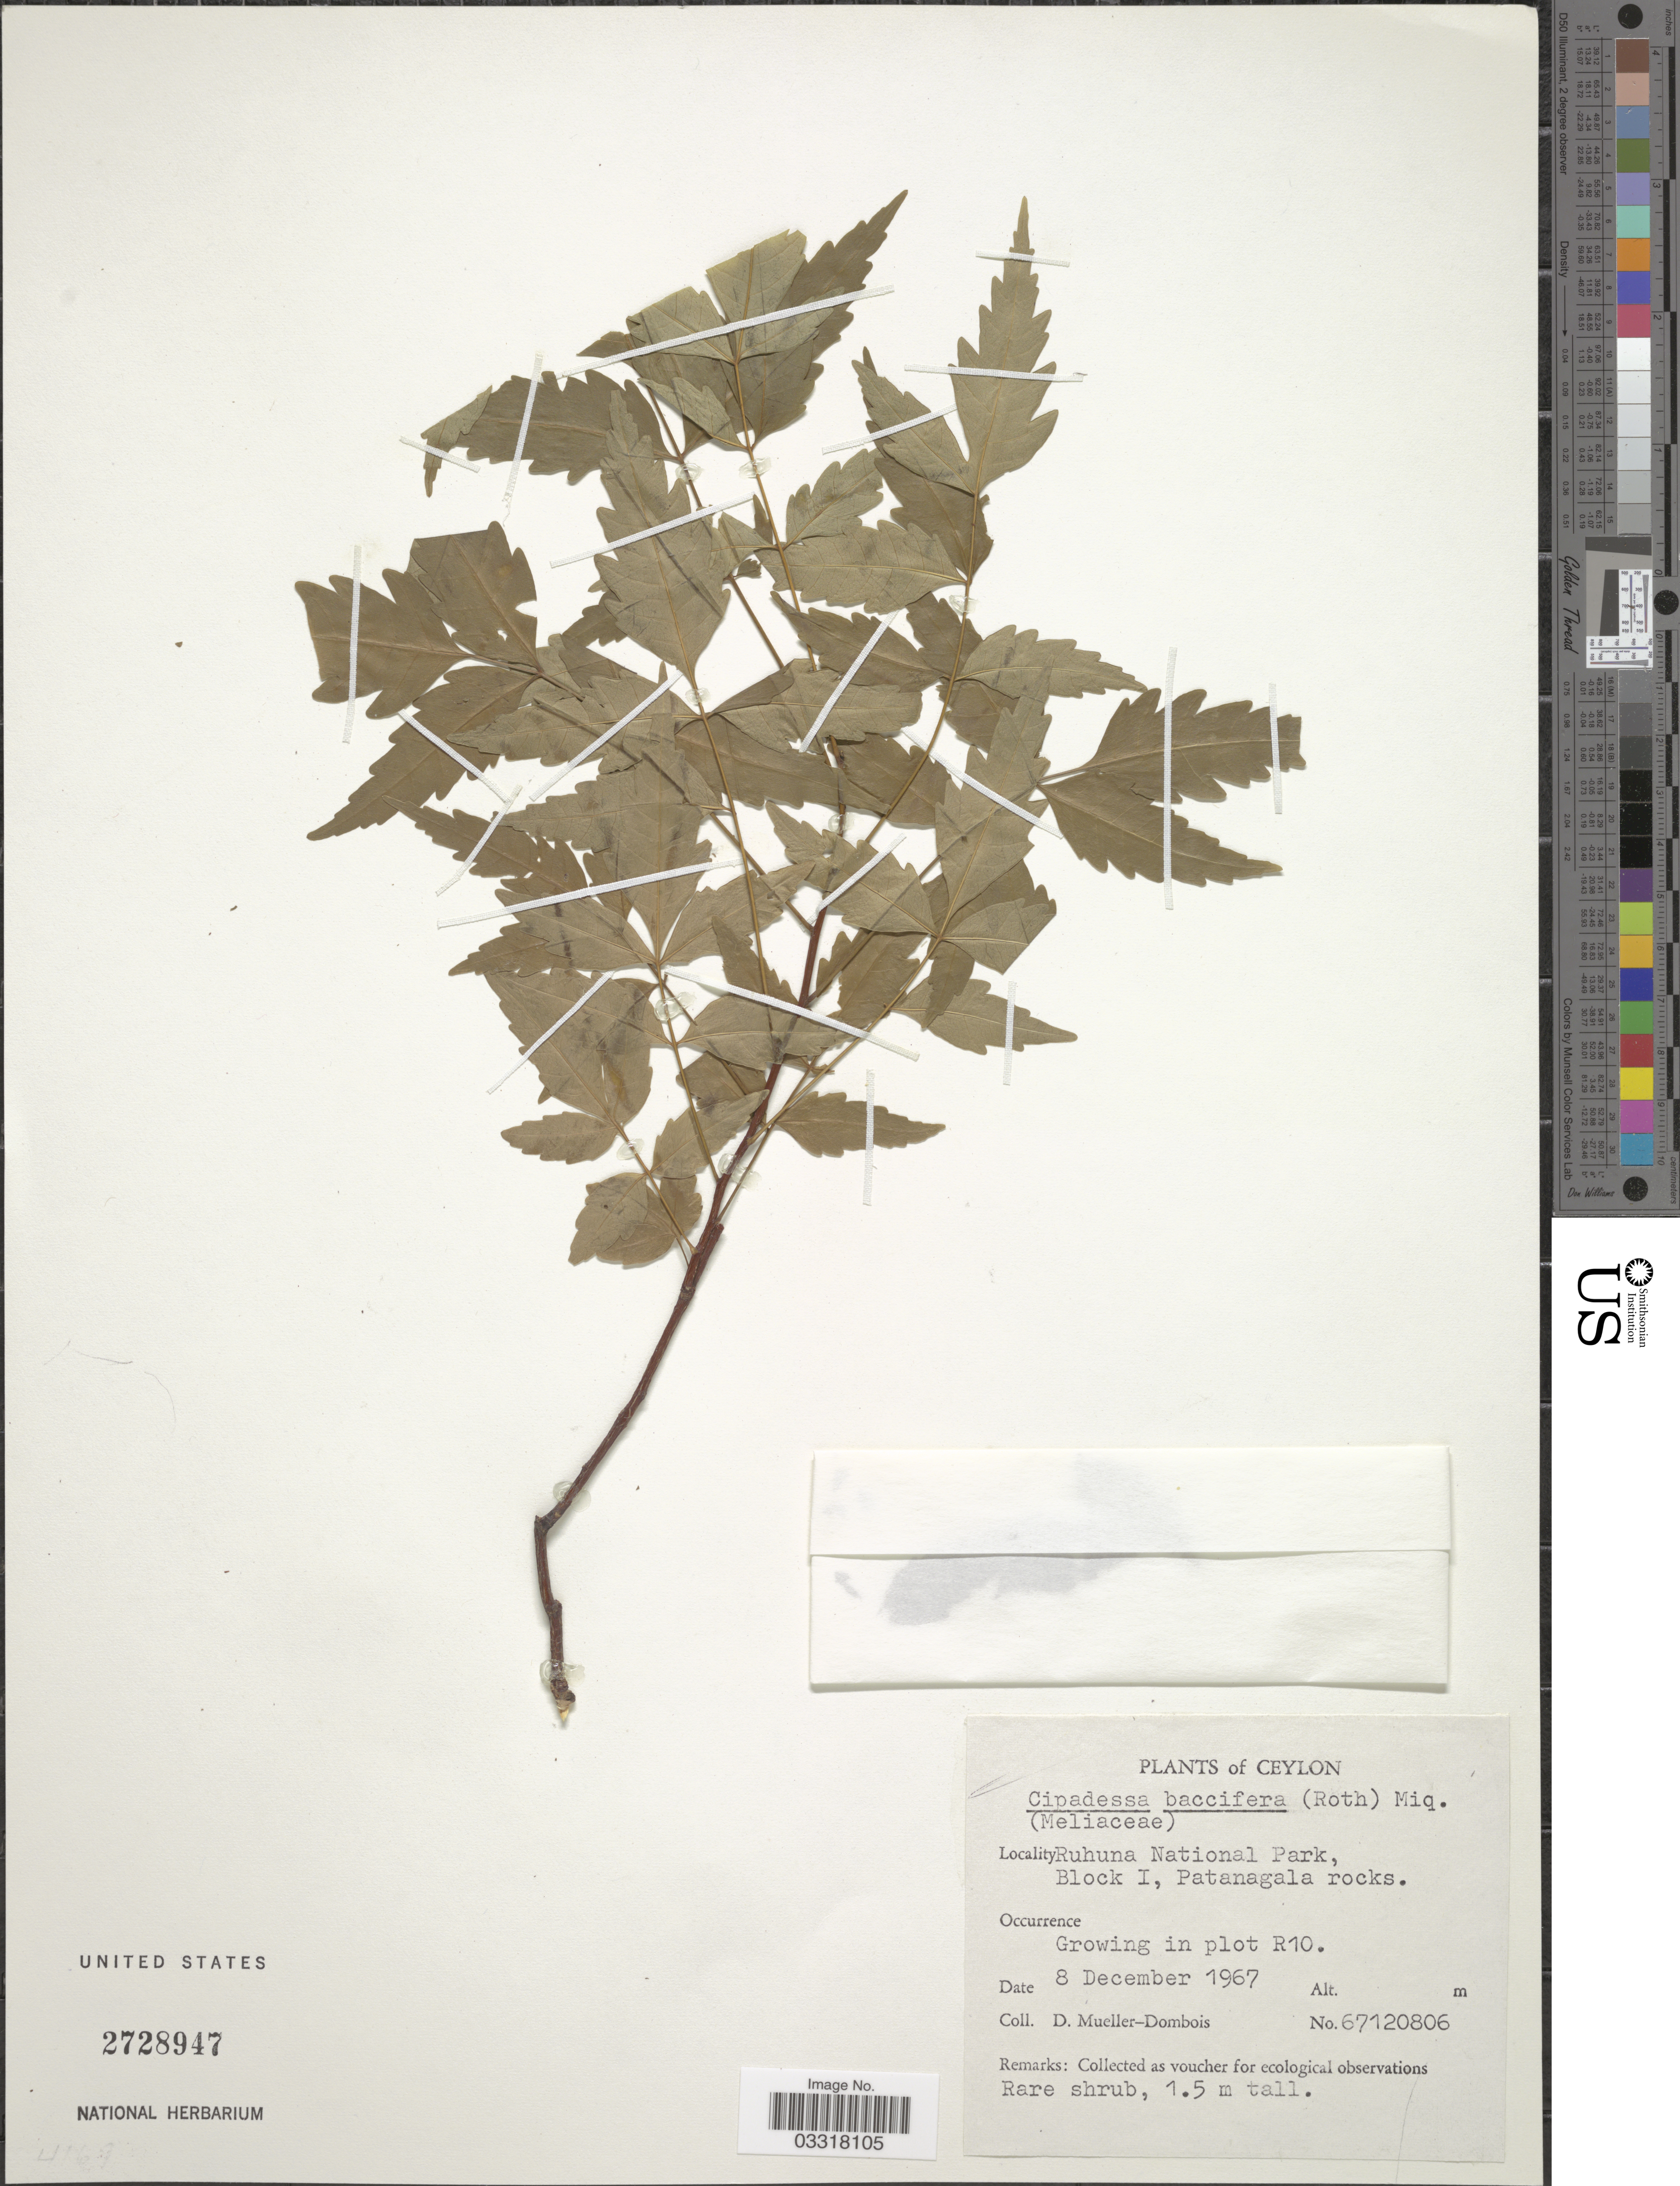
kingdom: Plantae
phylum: Tracheophyta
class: Magnoliopsida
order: Sapindales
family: Meliaceae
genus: Cipadessa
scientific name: Cipadessa baccifera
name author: Miq.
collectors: D. Mueller-Dombois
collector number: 67120806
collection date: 1967-12-08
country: Sri Lanka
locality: Ceylon. Ruhuna National Park, Block I, Patanagala rocks. Growing in plot R10.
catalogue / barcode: US 2728947